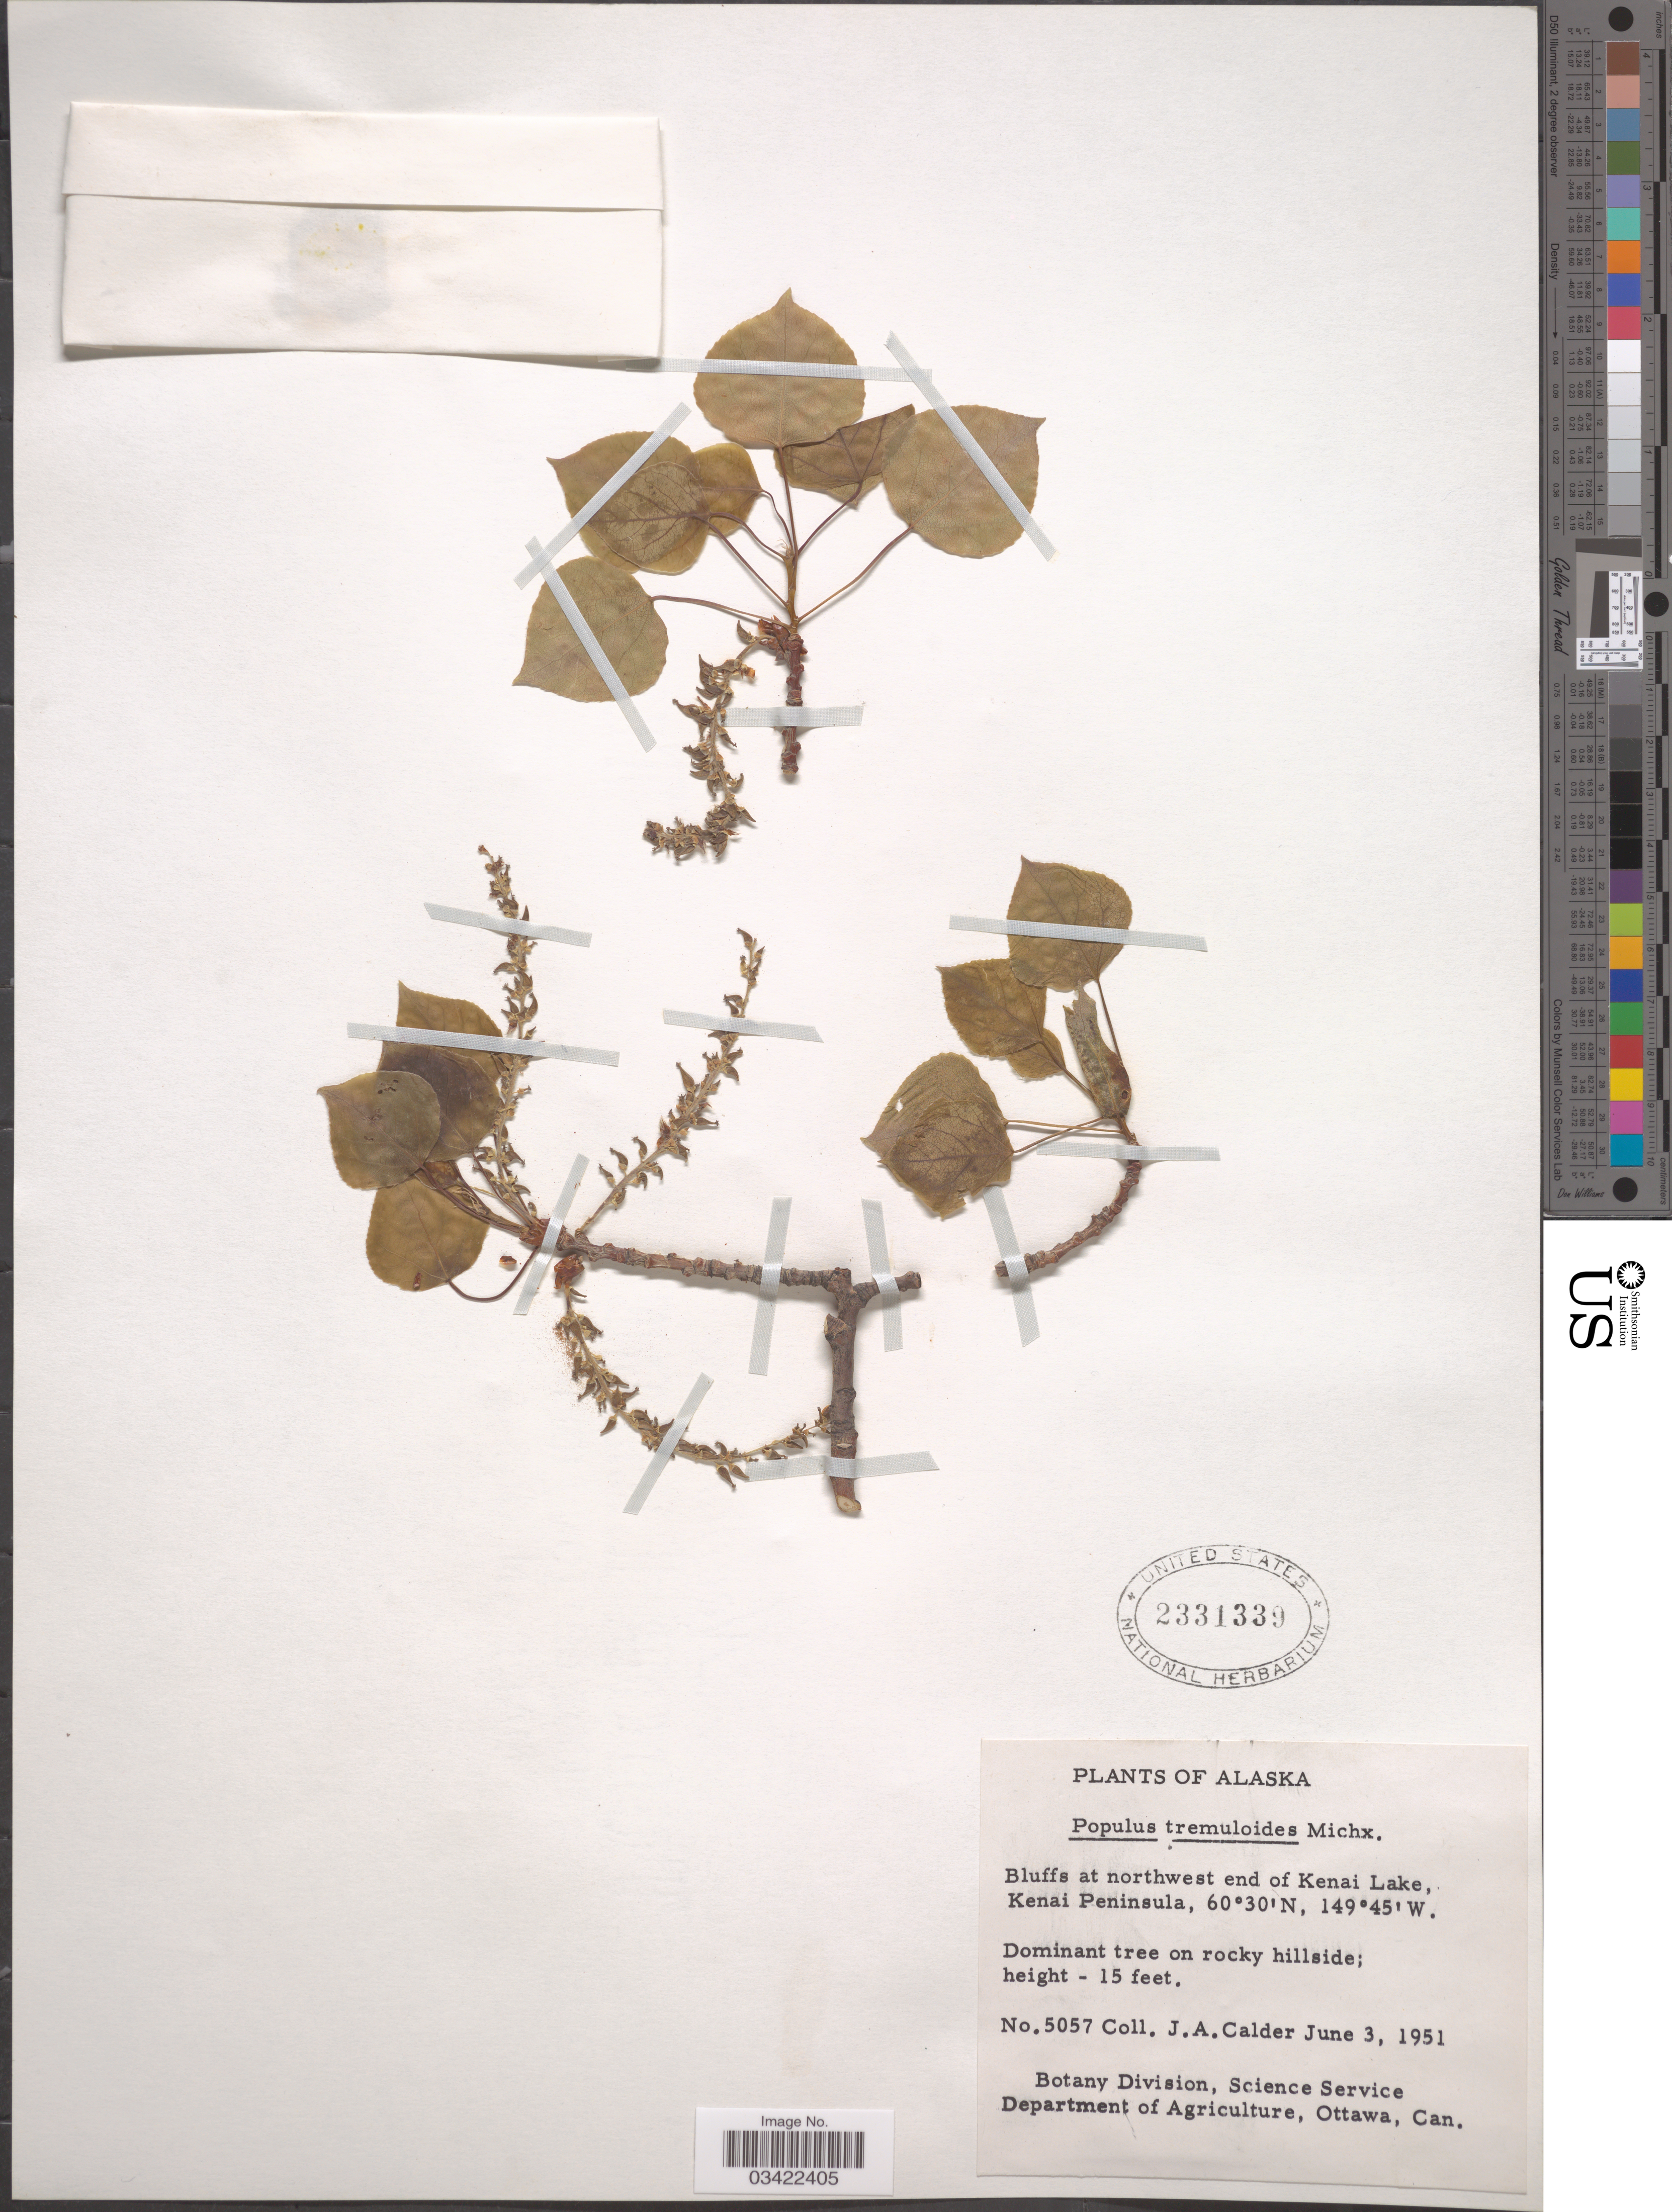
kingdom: Plantae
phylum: Tracheophyta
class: Magnoliopsida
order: Malpighiales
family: Salicaceae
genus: Populus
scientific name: Populus tremuloides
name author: Michx.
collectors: J. A. Calder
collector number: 5057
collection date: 1951-06-03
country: United States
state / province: Alaska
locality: Bluffs at northwest end of Kenai Lake, Kenai Peninsula.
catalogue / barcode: US 2331339